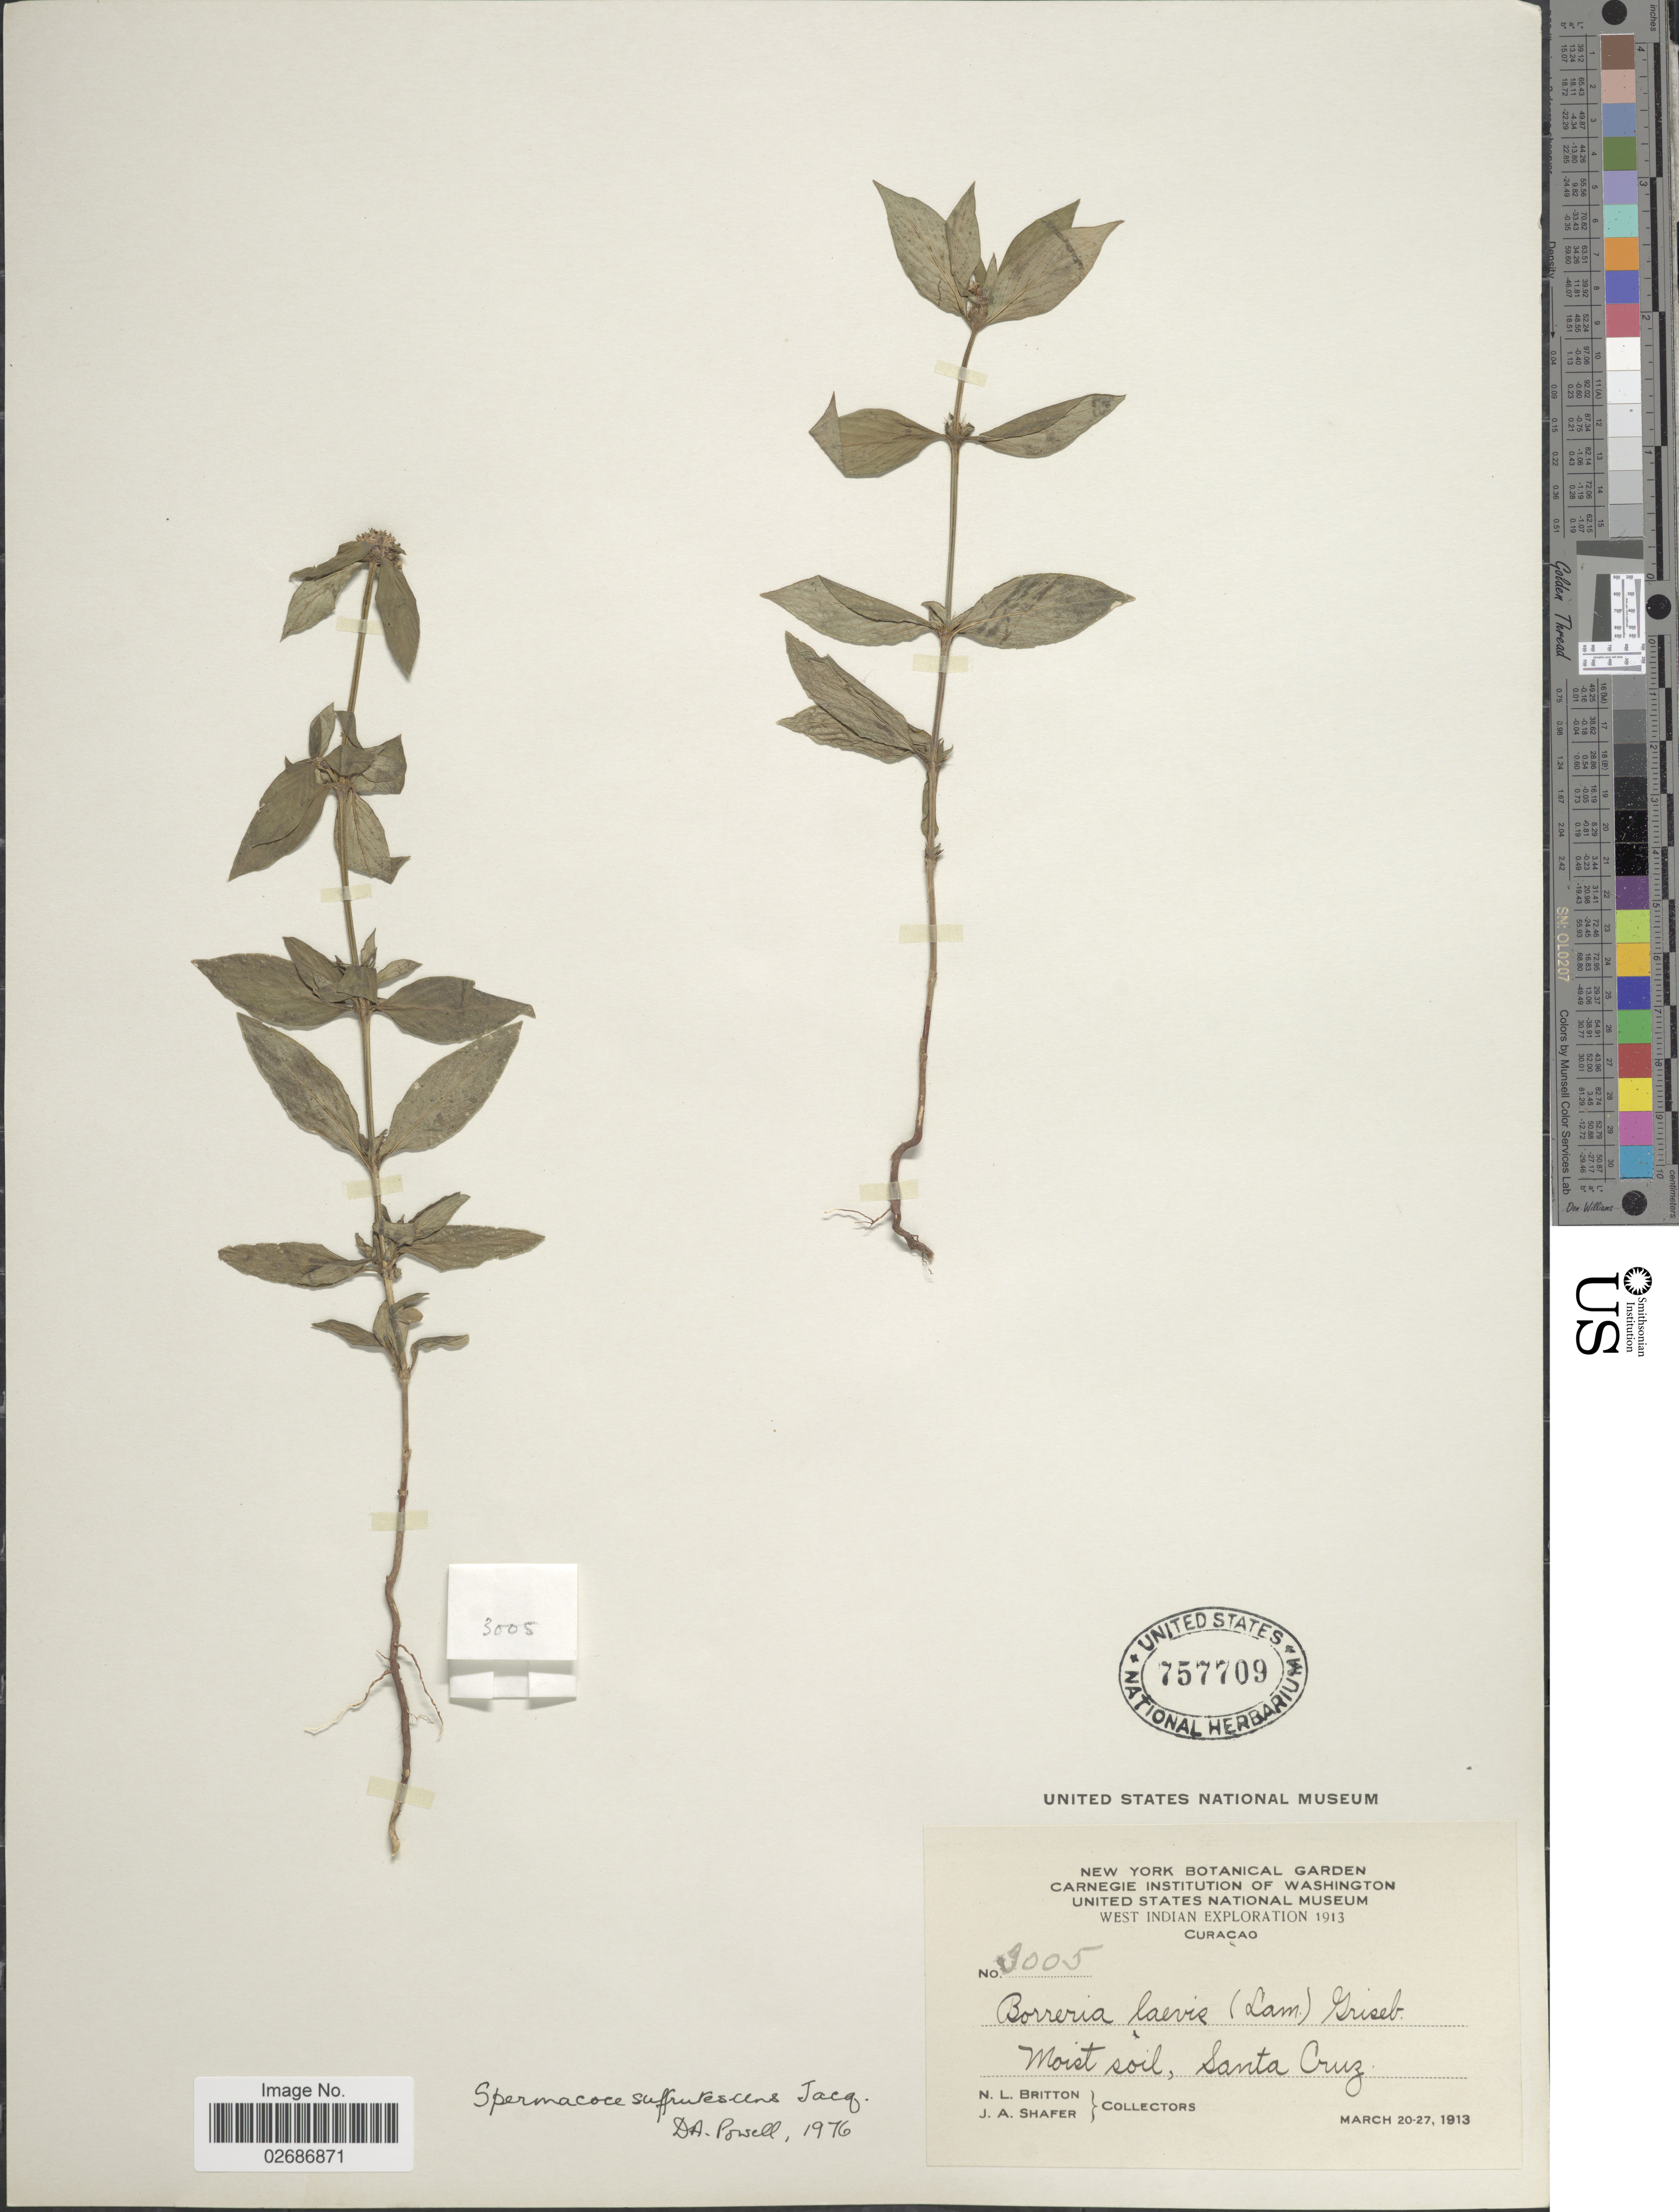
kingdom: Plantae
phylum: Tracheophyta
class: Magnoliopsida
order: Gentianales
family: Rubiaceae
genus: Borreria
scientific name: Borreria remota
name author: (Lam.) Bacigalupo & E.L. Cabral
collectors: N. Britton & J. A. Shafer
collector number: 3005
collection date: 1913-03-20/1913-03-27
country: Curaçao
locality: Santa Cruz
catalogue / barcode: US 757709